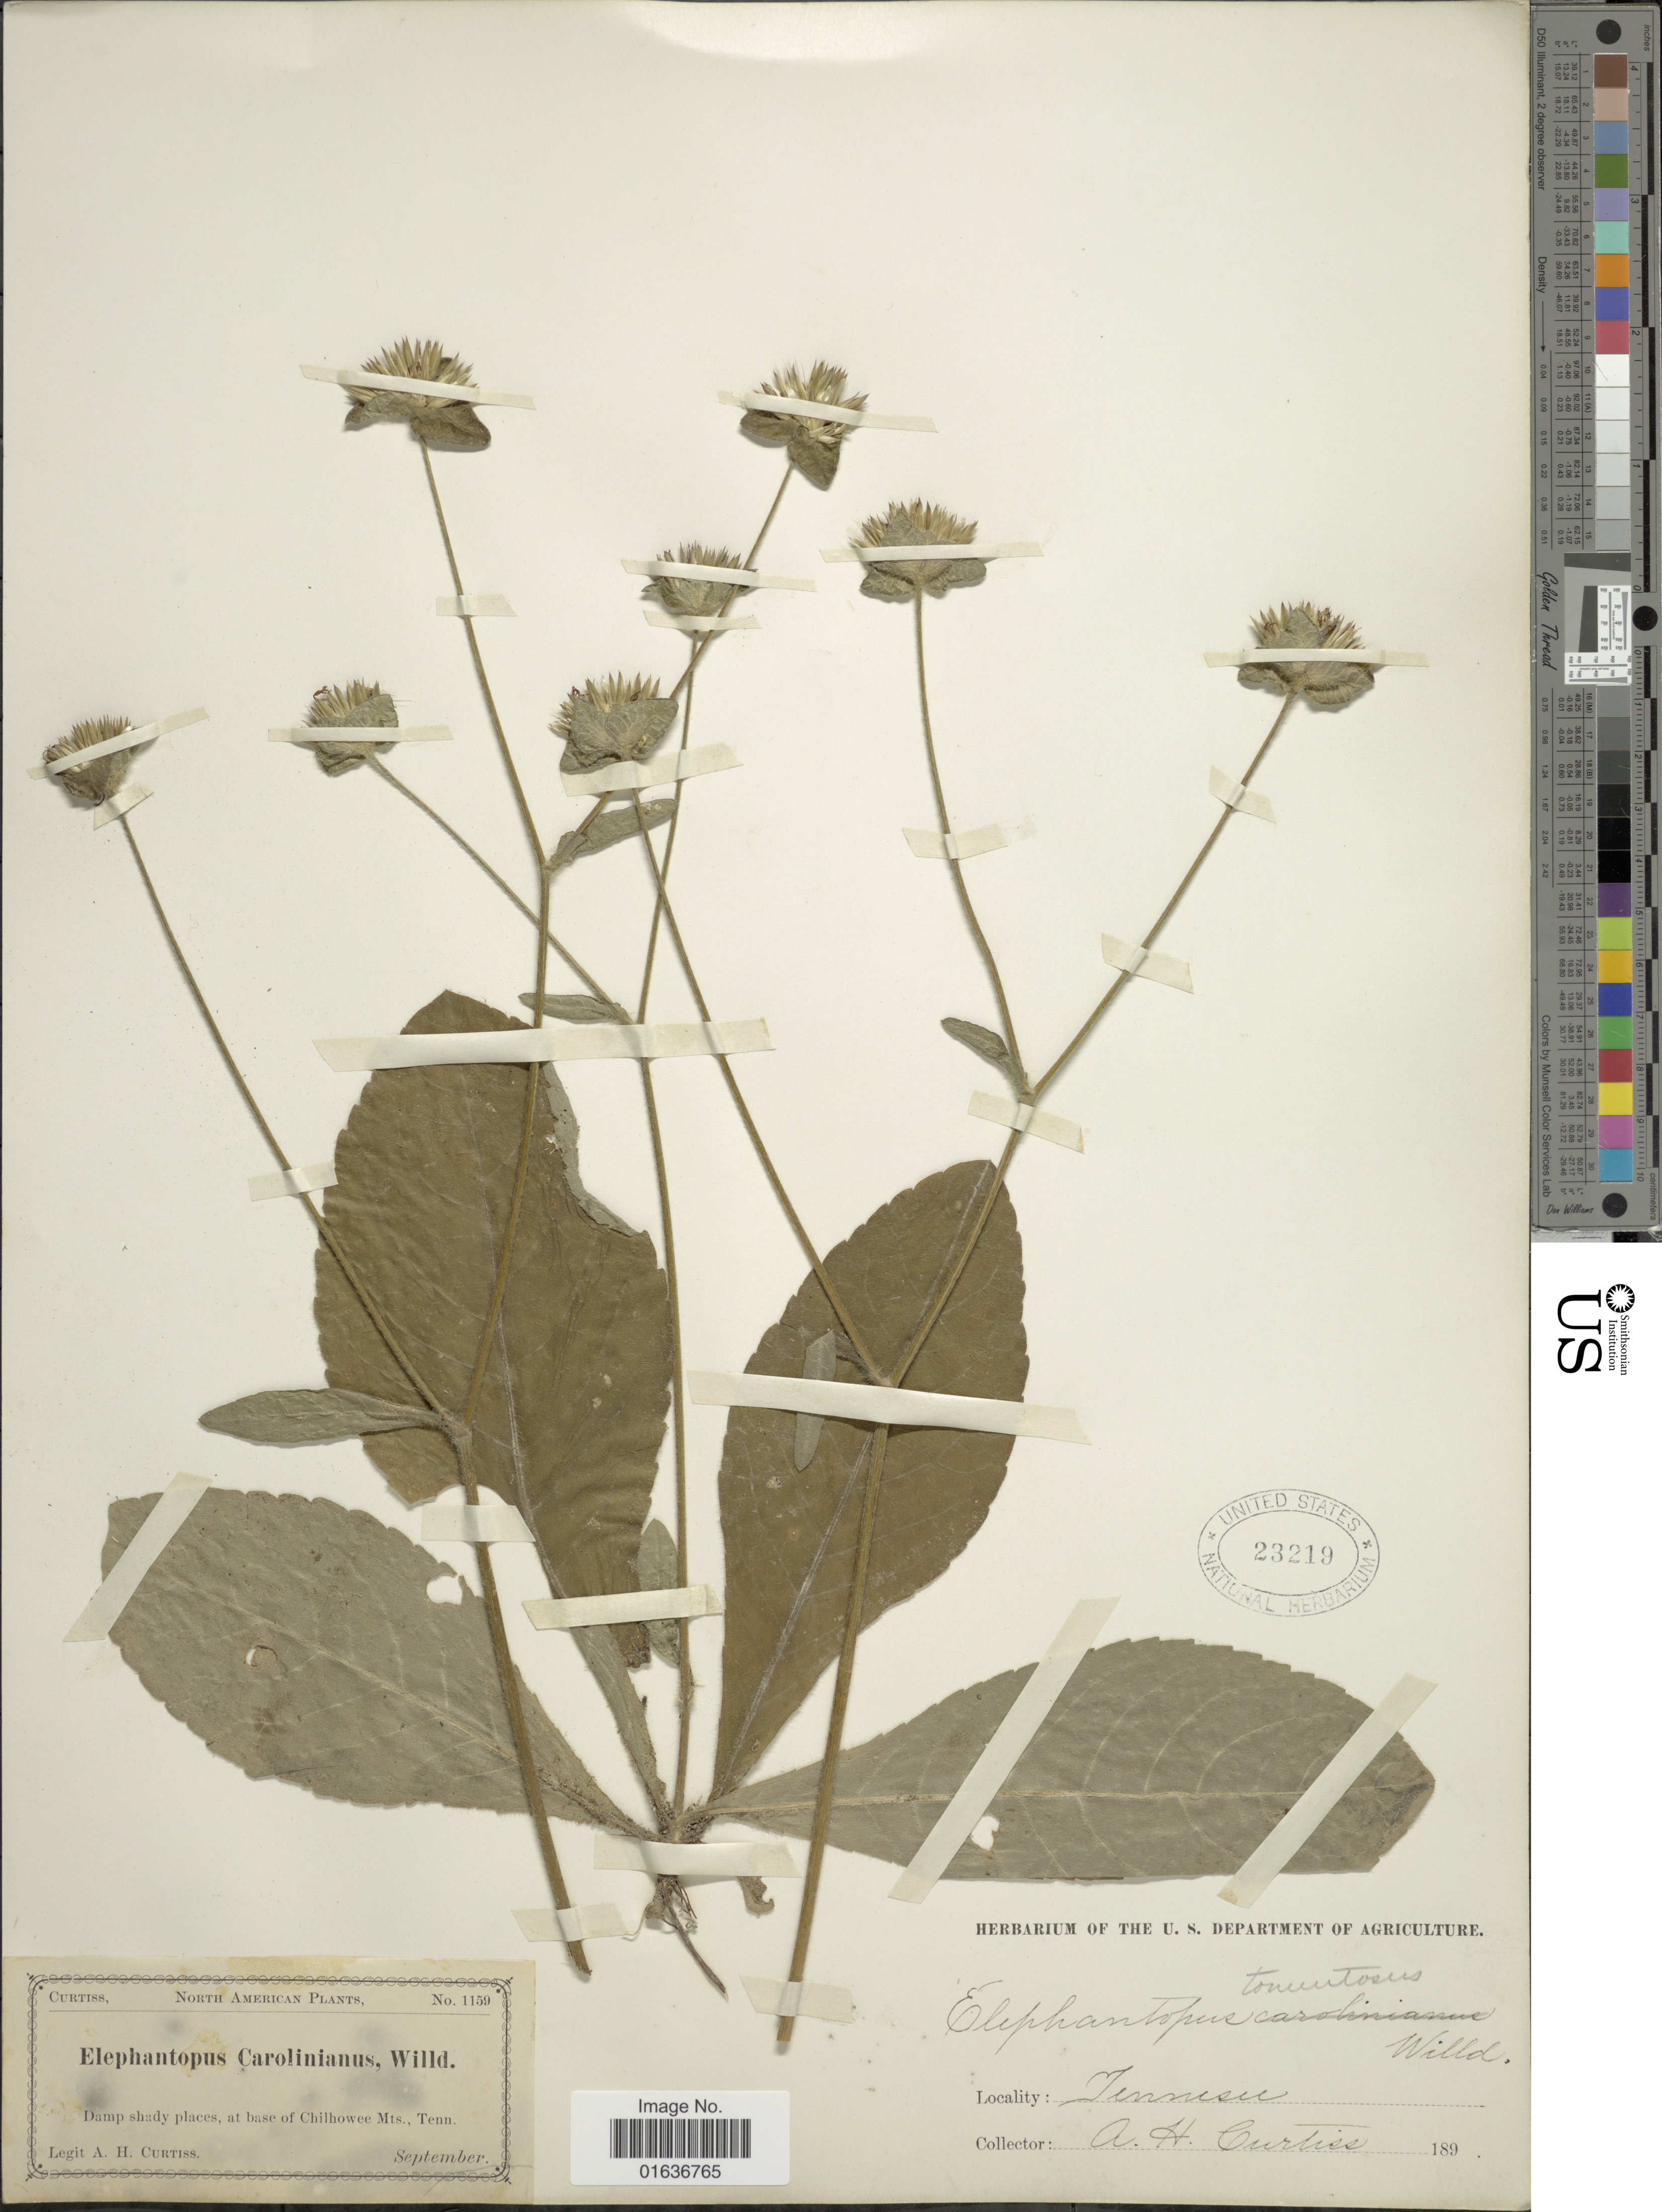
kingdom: Plantae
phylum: Tracheophyta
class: Magnoliopsida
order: Asterales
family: Asteraceae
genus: Elephantopus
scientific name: Elephantopus tomentosus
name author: L.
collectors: A. H. Curtiss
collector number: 1159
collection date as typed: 189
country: United States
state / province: Tennessee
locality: Damp shady places, at base of Chilhowee Mts.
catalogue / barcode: US 23219